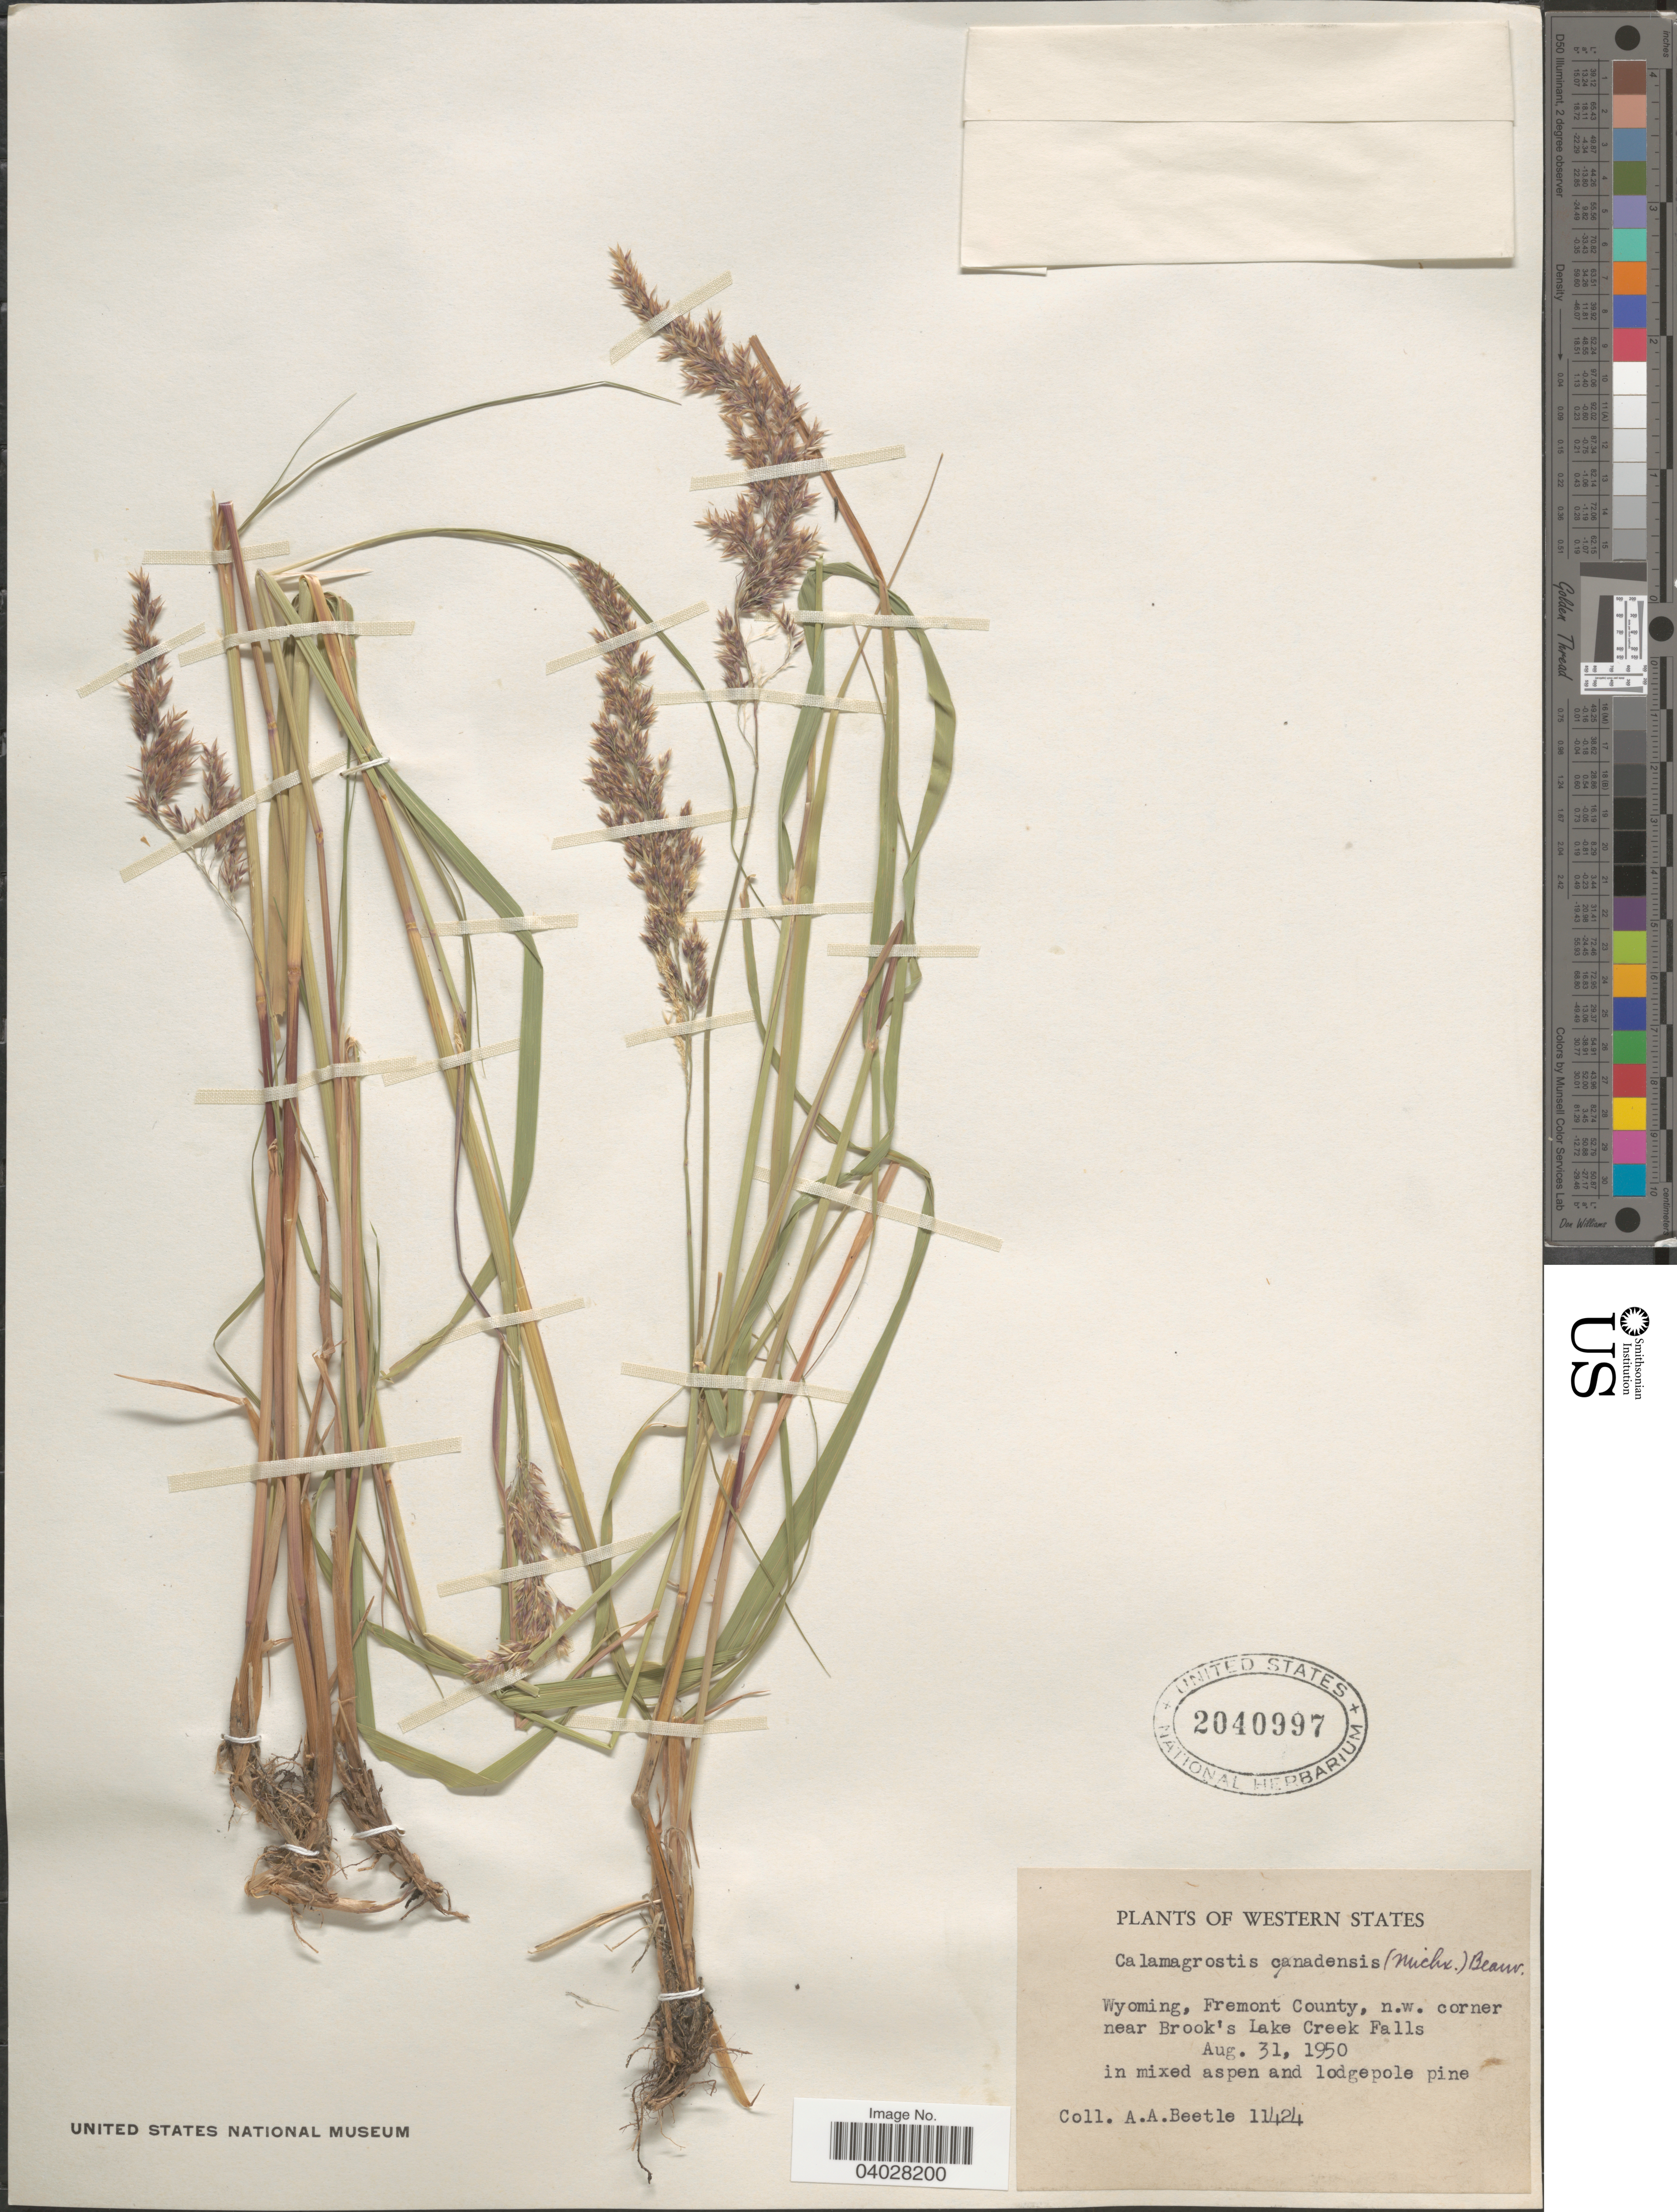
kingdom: Plantae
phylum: Tracheophyta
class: Liliopsida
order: Poales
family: Poaceae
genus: Calamagrostis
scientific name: Calamagrostis canadensis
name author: (Michx.) P. Beauv.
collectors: A. A. Beetle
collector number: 11424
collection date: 1950-08-31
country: United States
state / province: Wyoming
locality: Western States. Fremont County, n.w. corner near Brook's Lake Creek Falls.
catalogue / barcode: US 2040997